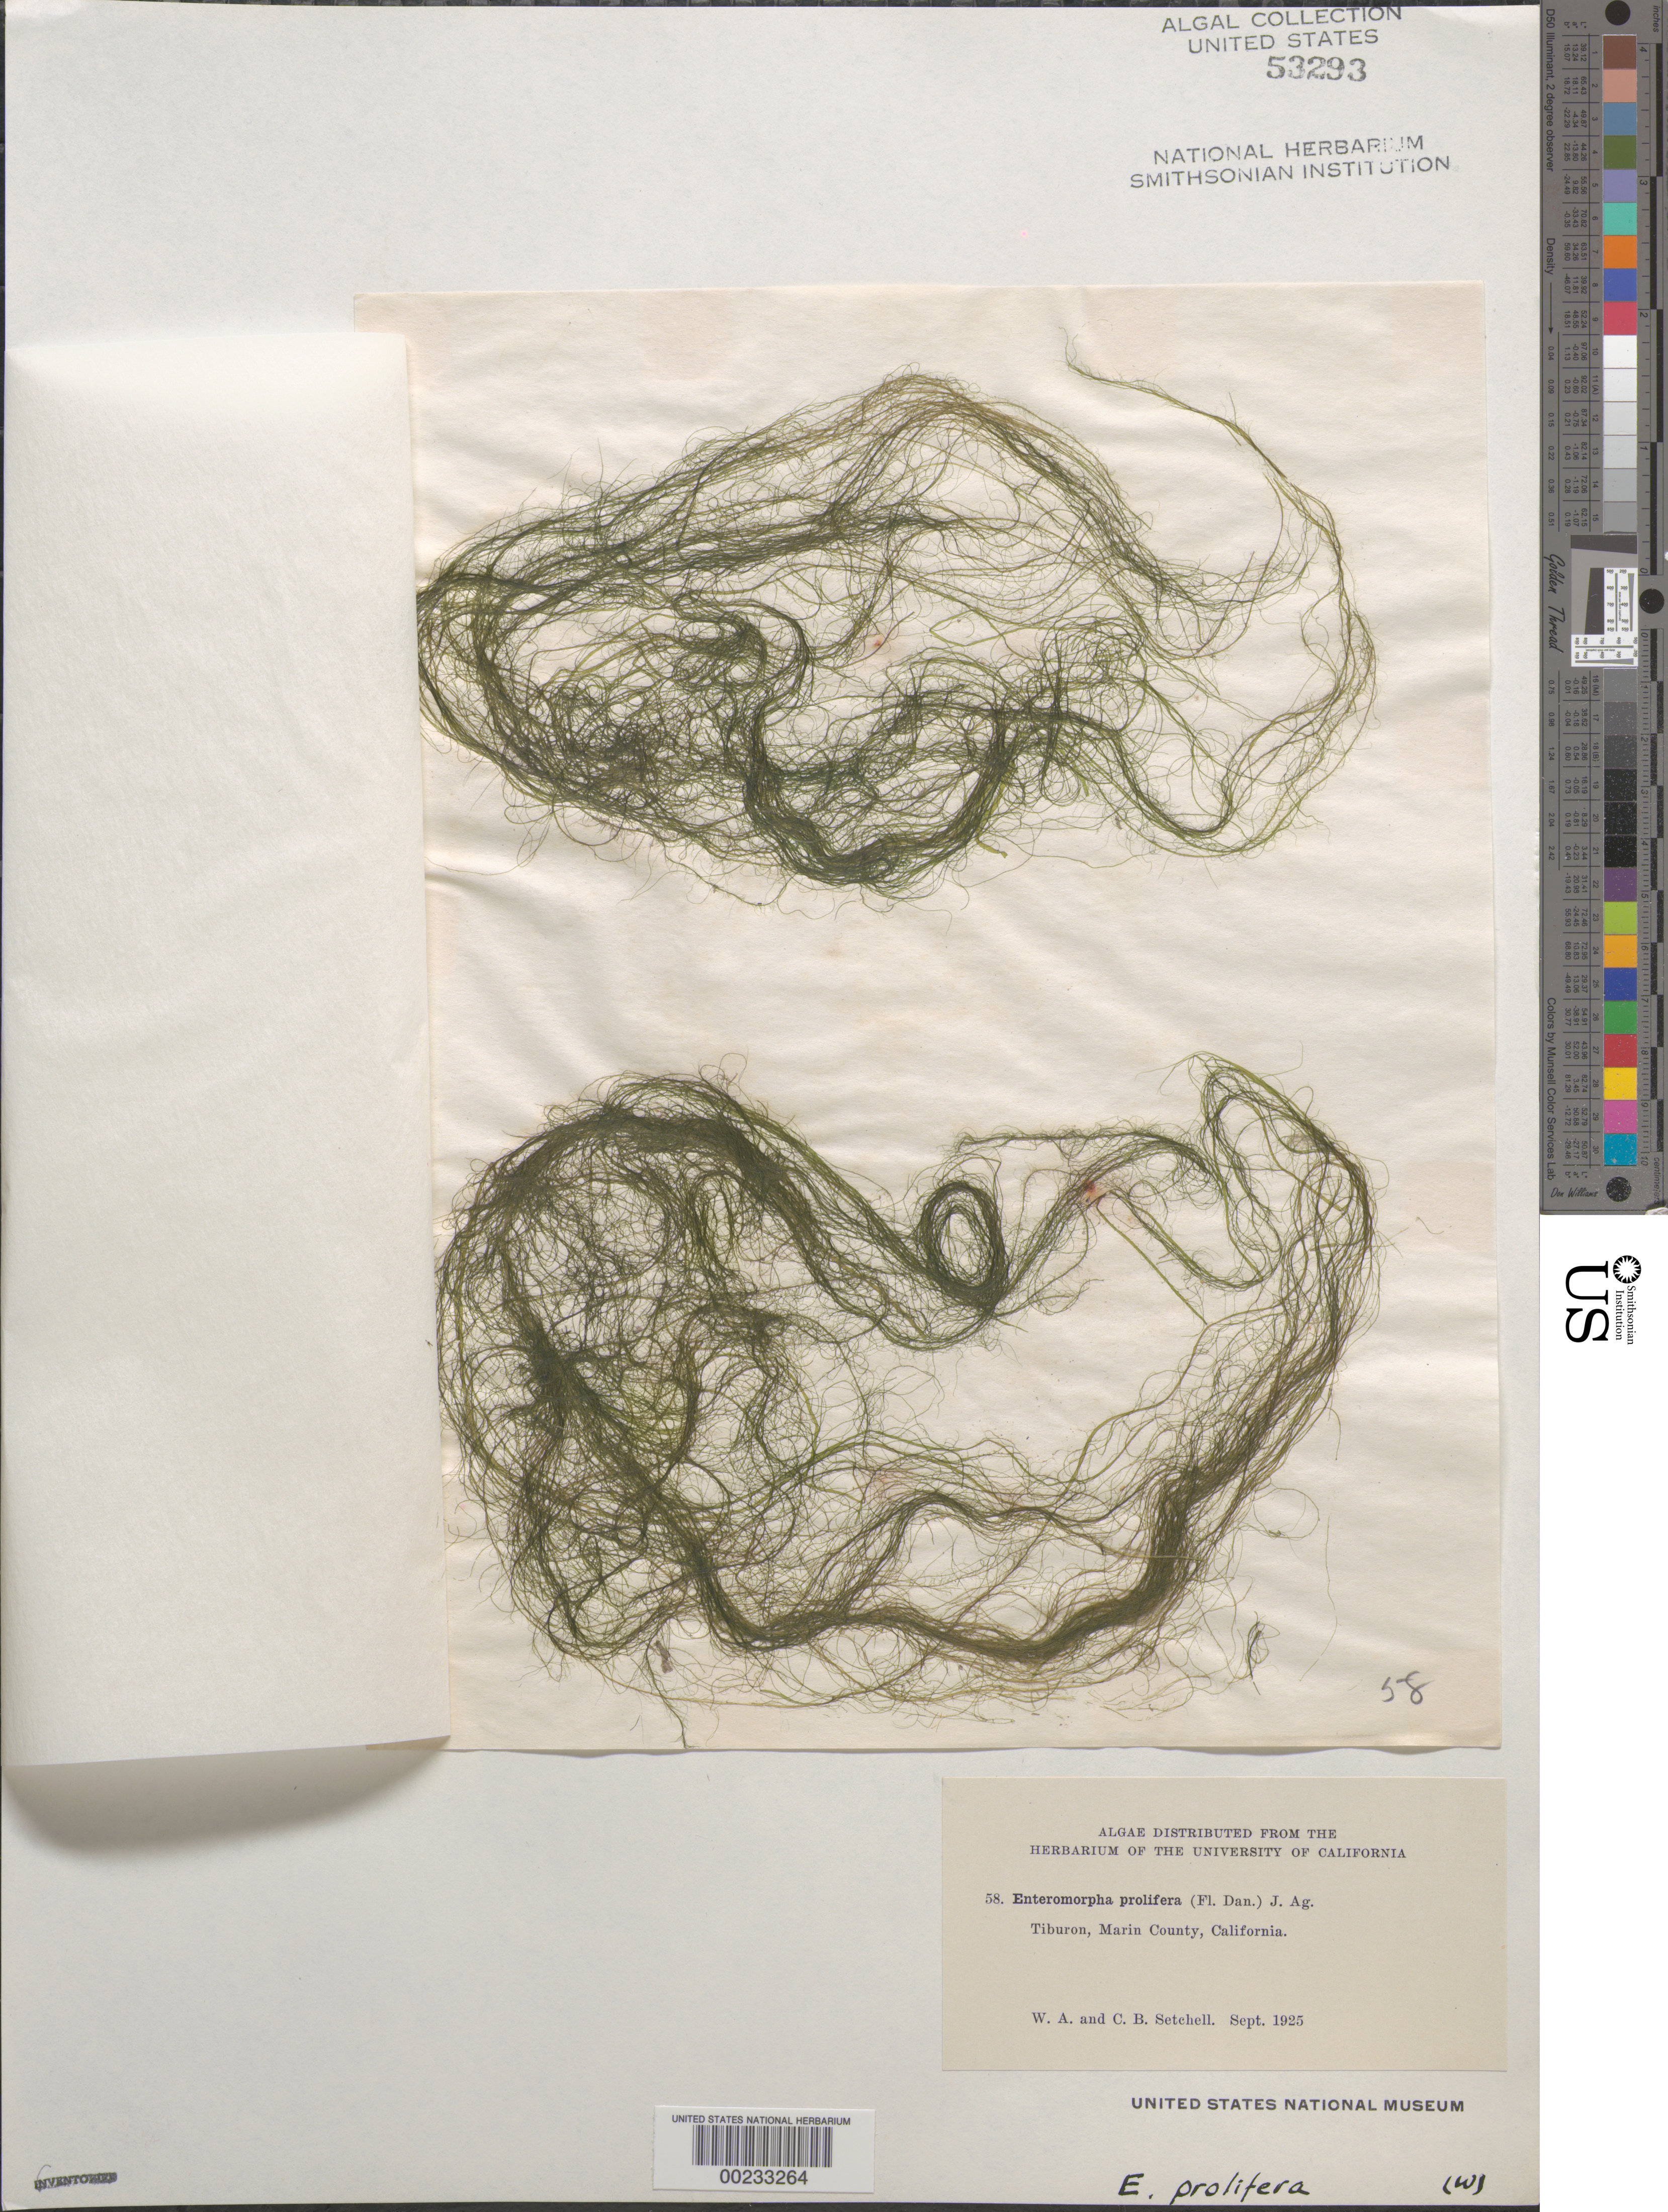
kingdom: Plantae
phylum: Chlorophyta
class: Ulvophyceae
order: Ulvales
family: Ulvaceae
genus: Ulva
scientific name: Ulva prolifera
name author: O.F. Müller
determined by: Algae name updating Project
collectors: W. Setchell & C. B. Setchell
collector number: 58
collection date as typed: Sep 1925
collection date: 1925-09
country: United States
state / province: California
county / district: Marin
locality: Tiburon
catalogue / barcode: US 53293